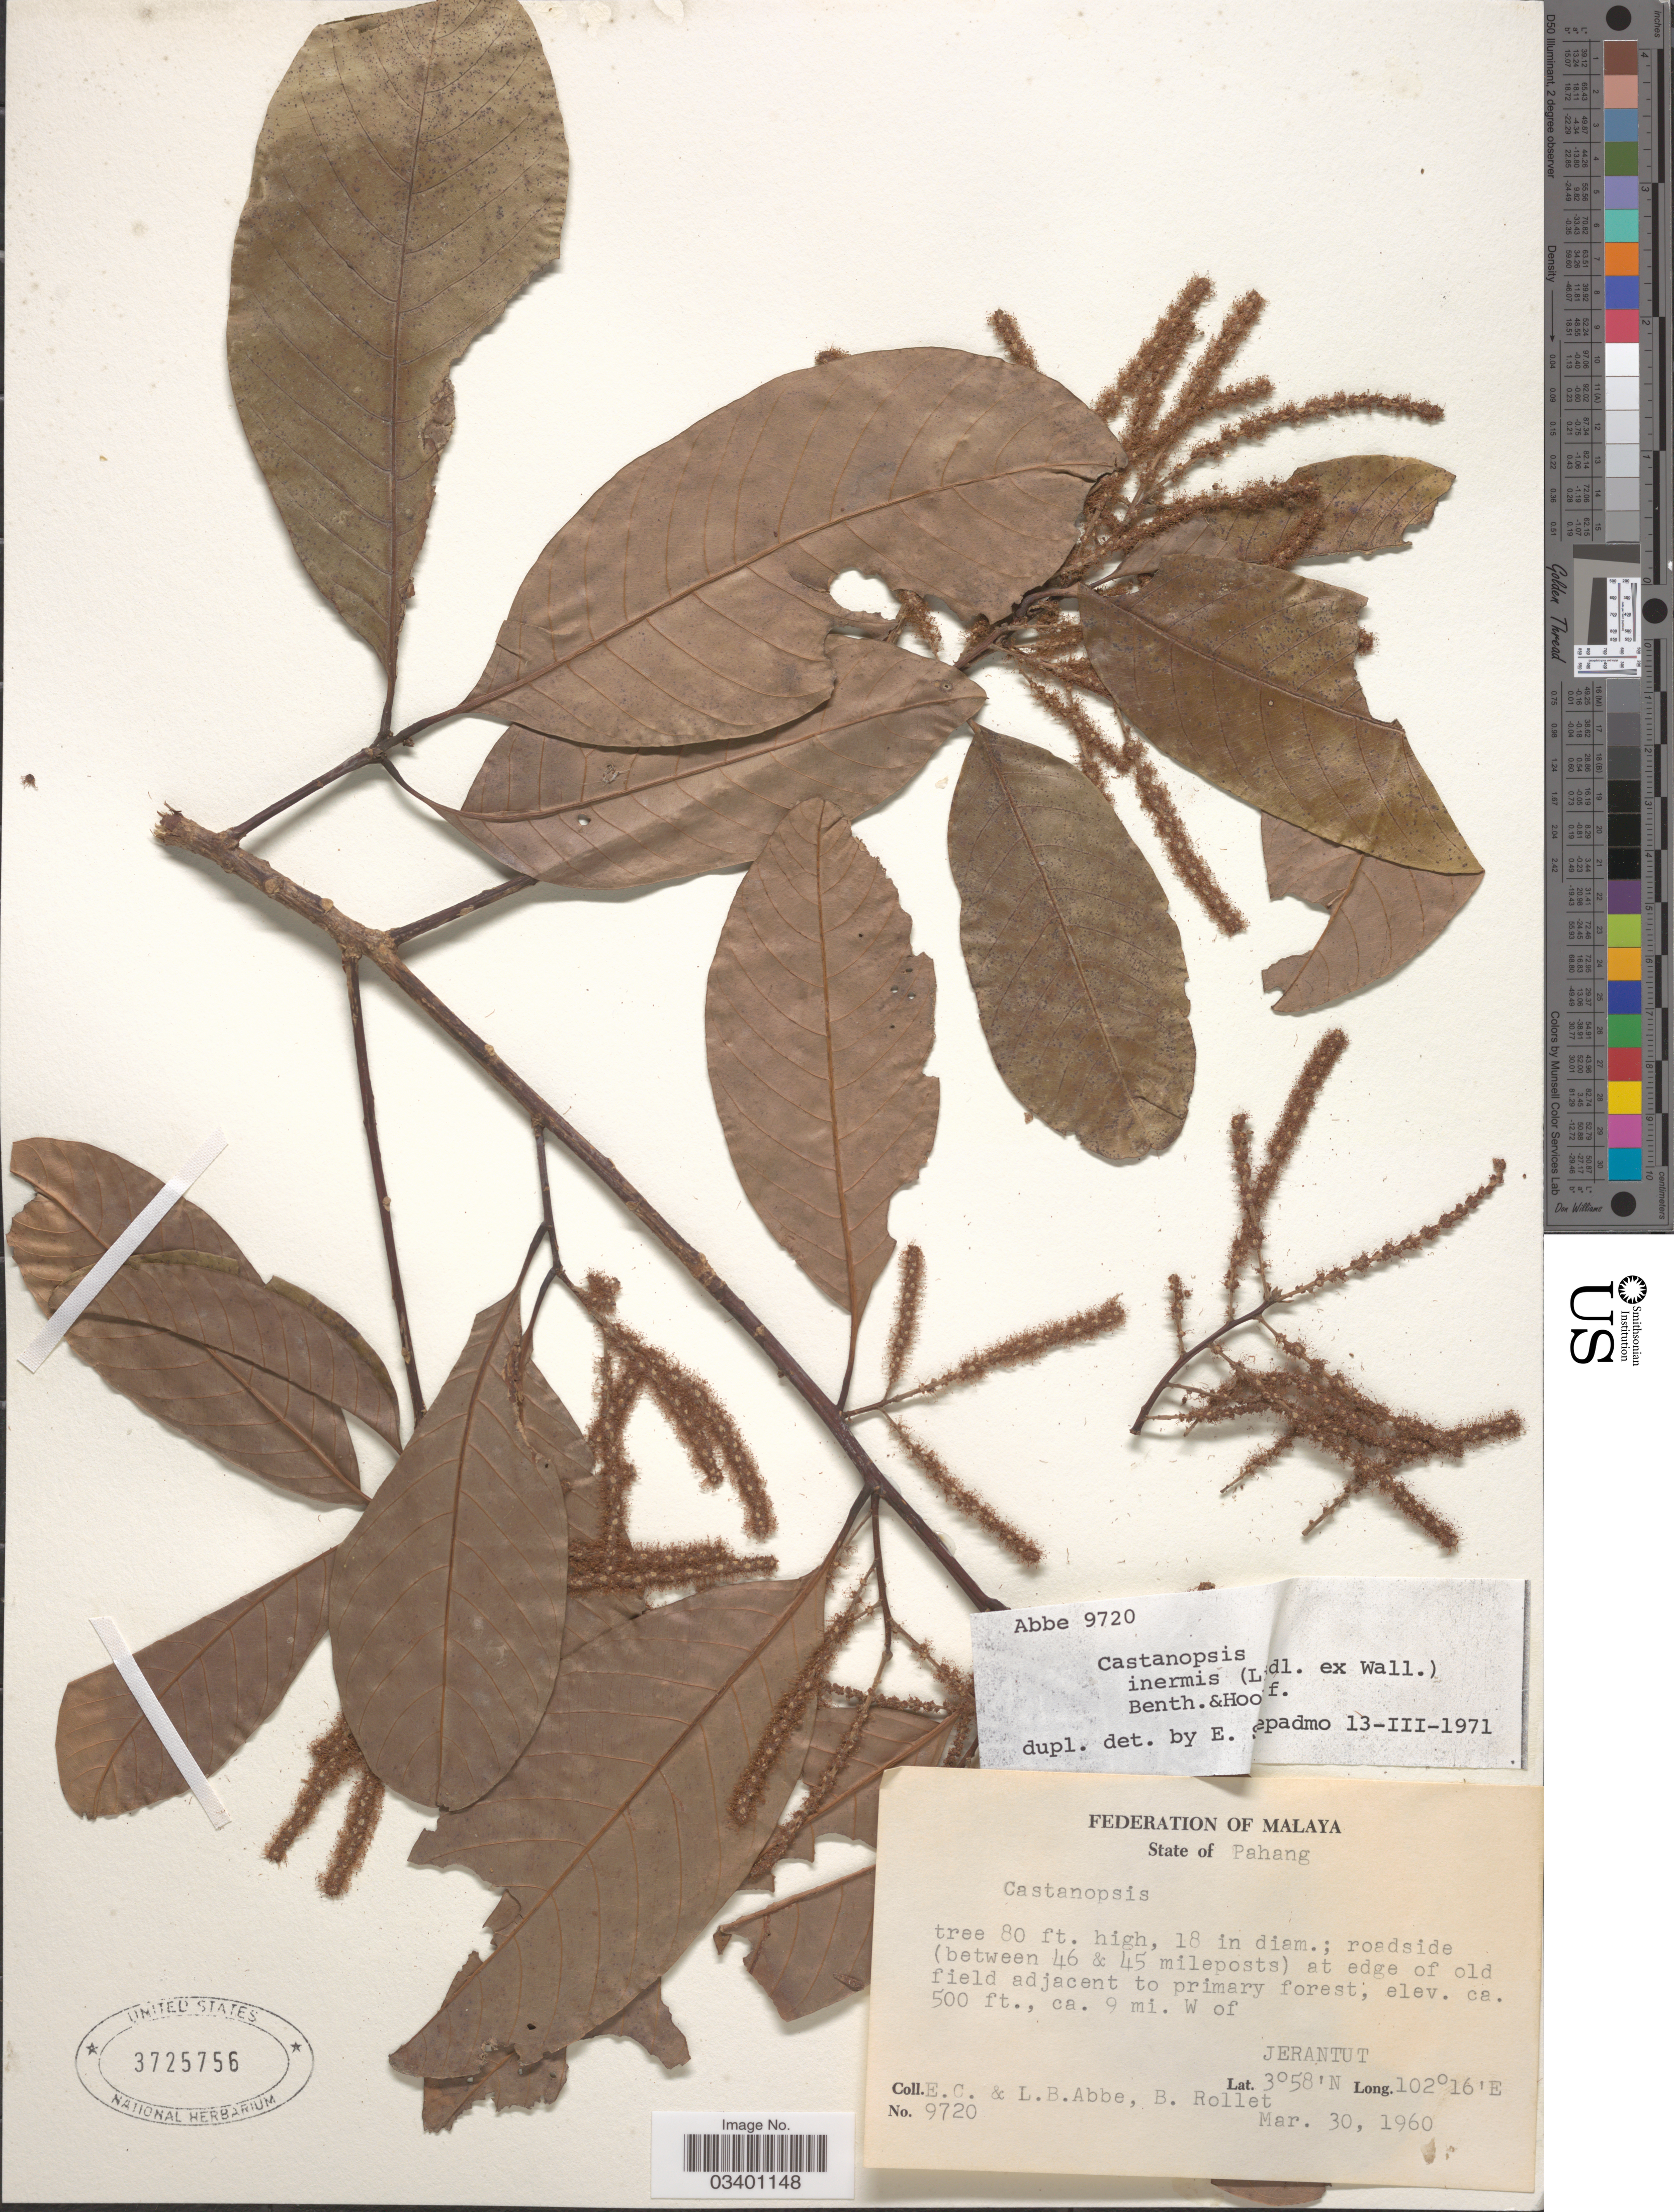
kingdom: Plantae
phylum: Tracheophyta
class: Magnoliopsida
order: Fagales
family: Fagaceae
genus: Castanopsis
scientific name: Castanopsis inermis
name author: (Lindl. ex Wall.) Benth. & Hook.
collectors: E. C. Abbe, L. B. Abbe & B. Rollet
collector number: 9720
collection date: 1960-03-30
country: Malaysia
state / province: Pahang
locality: Federation of Malaya. Roadside (between 46 & 45 mileposts) at edge of old field adjacent to primary forest. Ca. 9 mi. W of Jerantut.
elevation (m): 152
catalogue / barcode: US 3725756